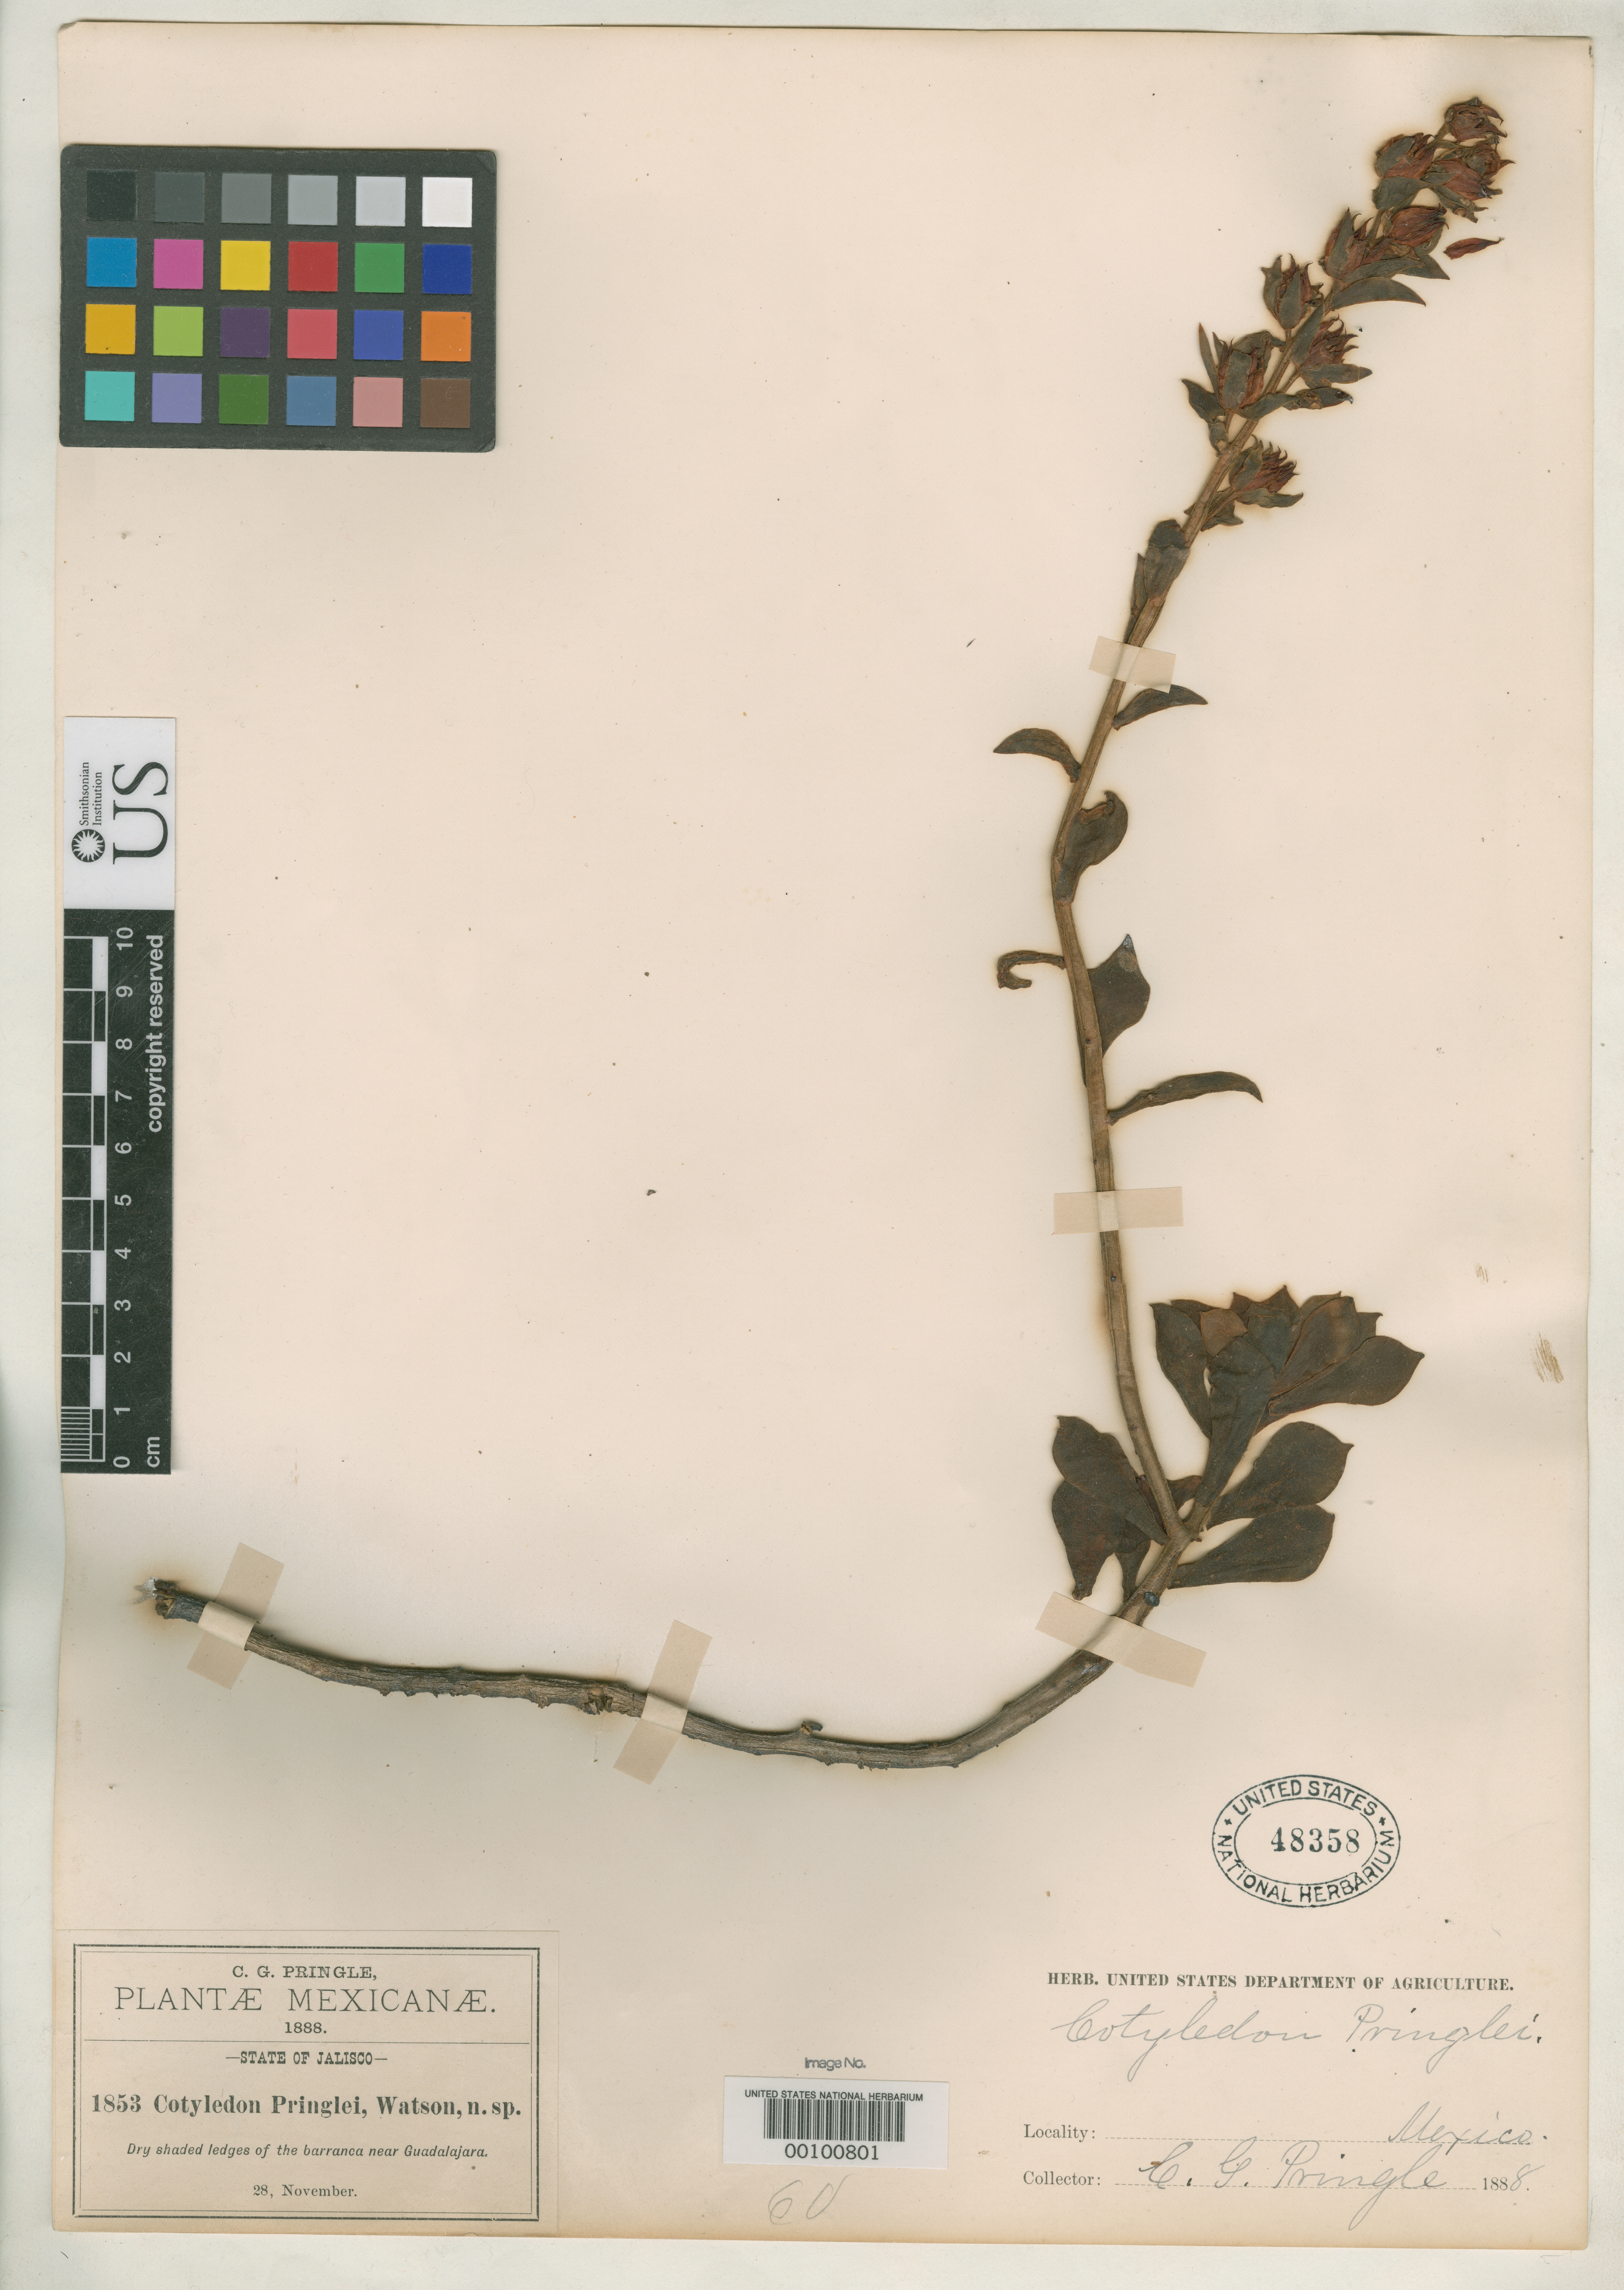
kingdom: Plantae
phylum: Tracheophyta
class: Magnoliopsida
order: Saxifragales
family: Crassulaceae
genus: Cotyledon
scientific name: Cotyledon pringlei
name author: S. Watson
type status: Isotype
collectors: C. G. Pringle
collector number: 1853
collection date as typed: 28 Nov 1889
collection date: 1889-11-28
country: Mexico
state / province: Jalisco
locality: Near Guadalajara.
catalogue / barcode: US 48358